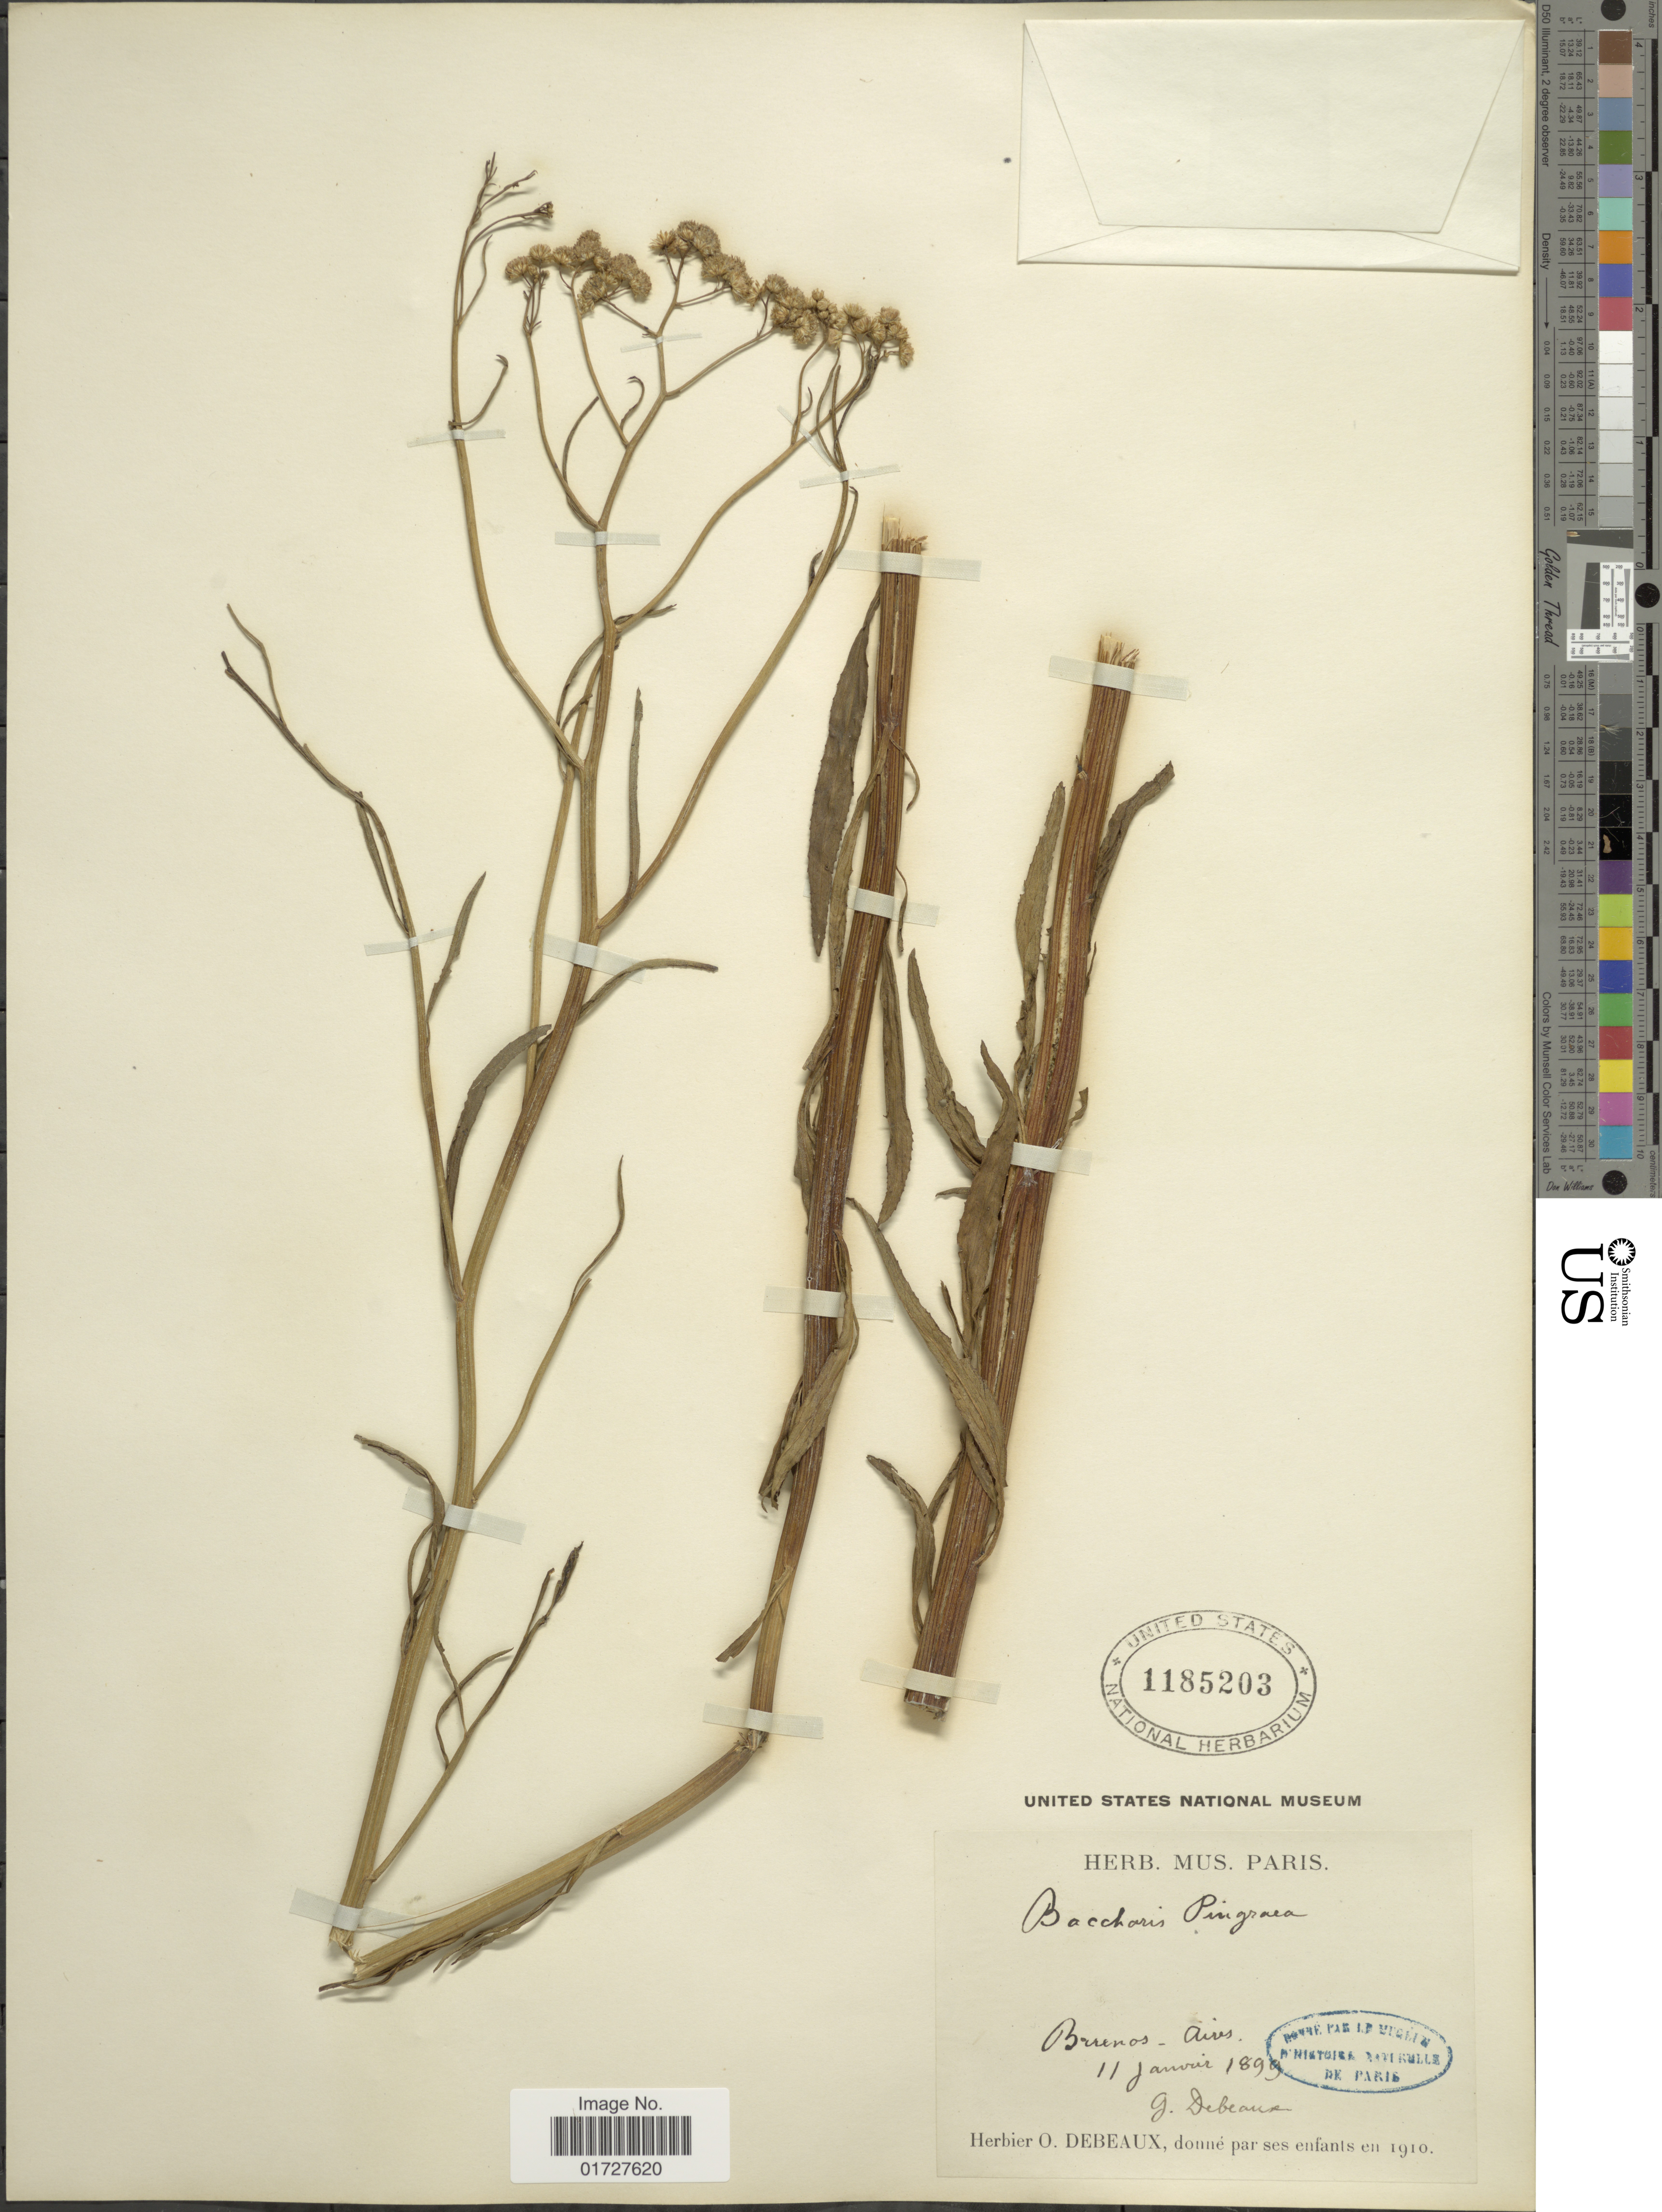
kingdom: Plantae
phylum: Tracheophyta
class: Magnoliopsida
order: Asterales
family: Asteraceae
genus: Baccharis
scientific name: Baccharis pingraea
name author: DC.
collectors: G. Debeaux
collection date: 1899-01-11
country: Argentina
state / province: Buenos Aires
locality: Buenos-Aires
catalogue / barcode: US 1185203